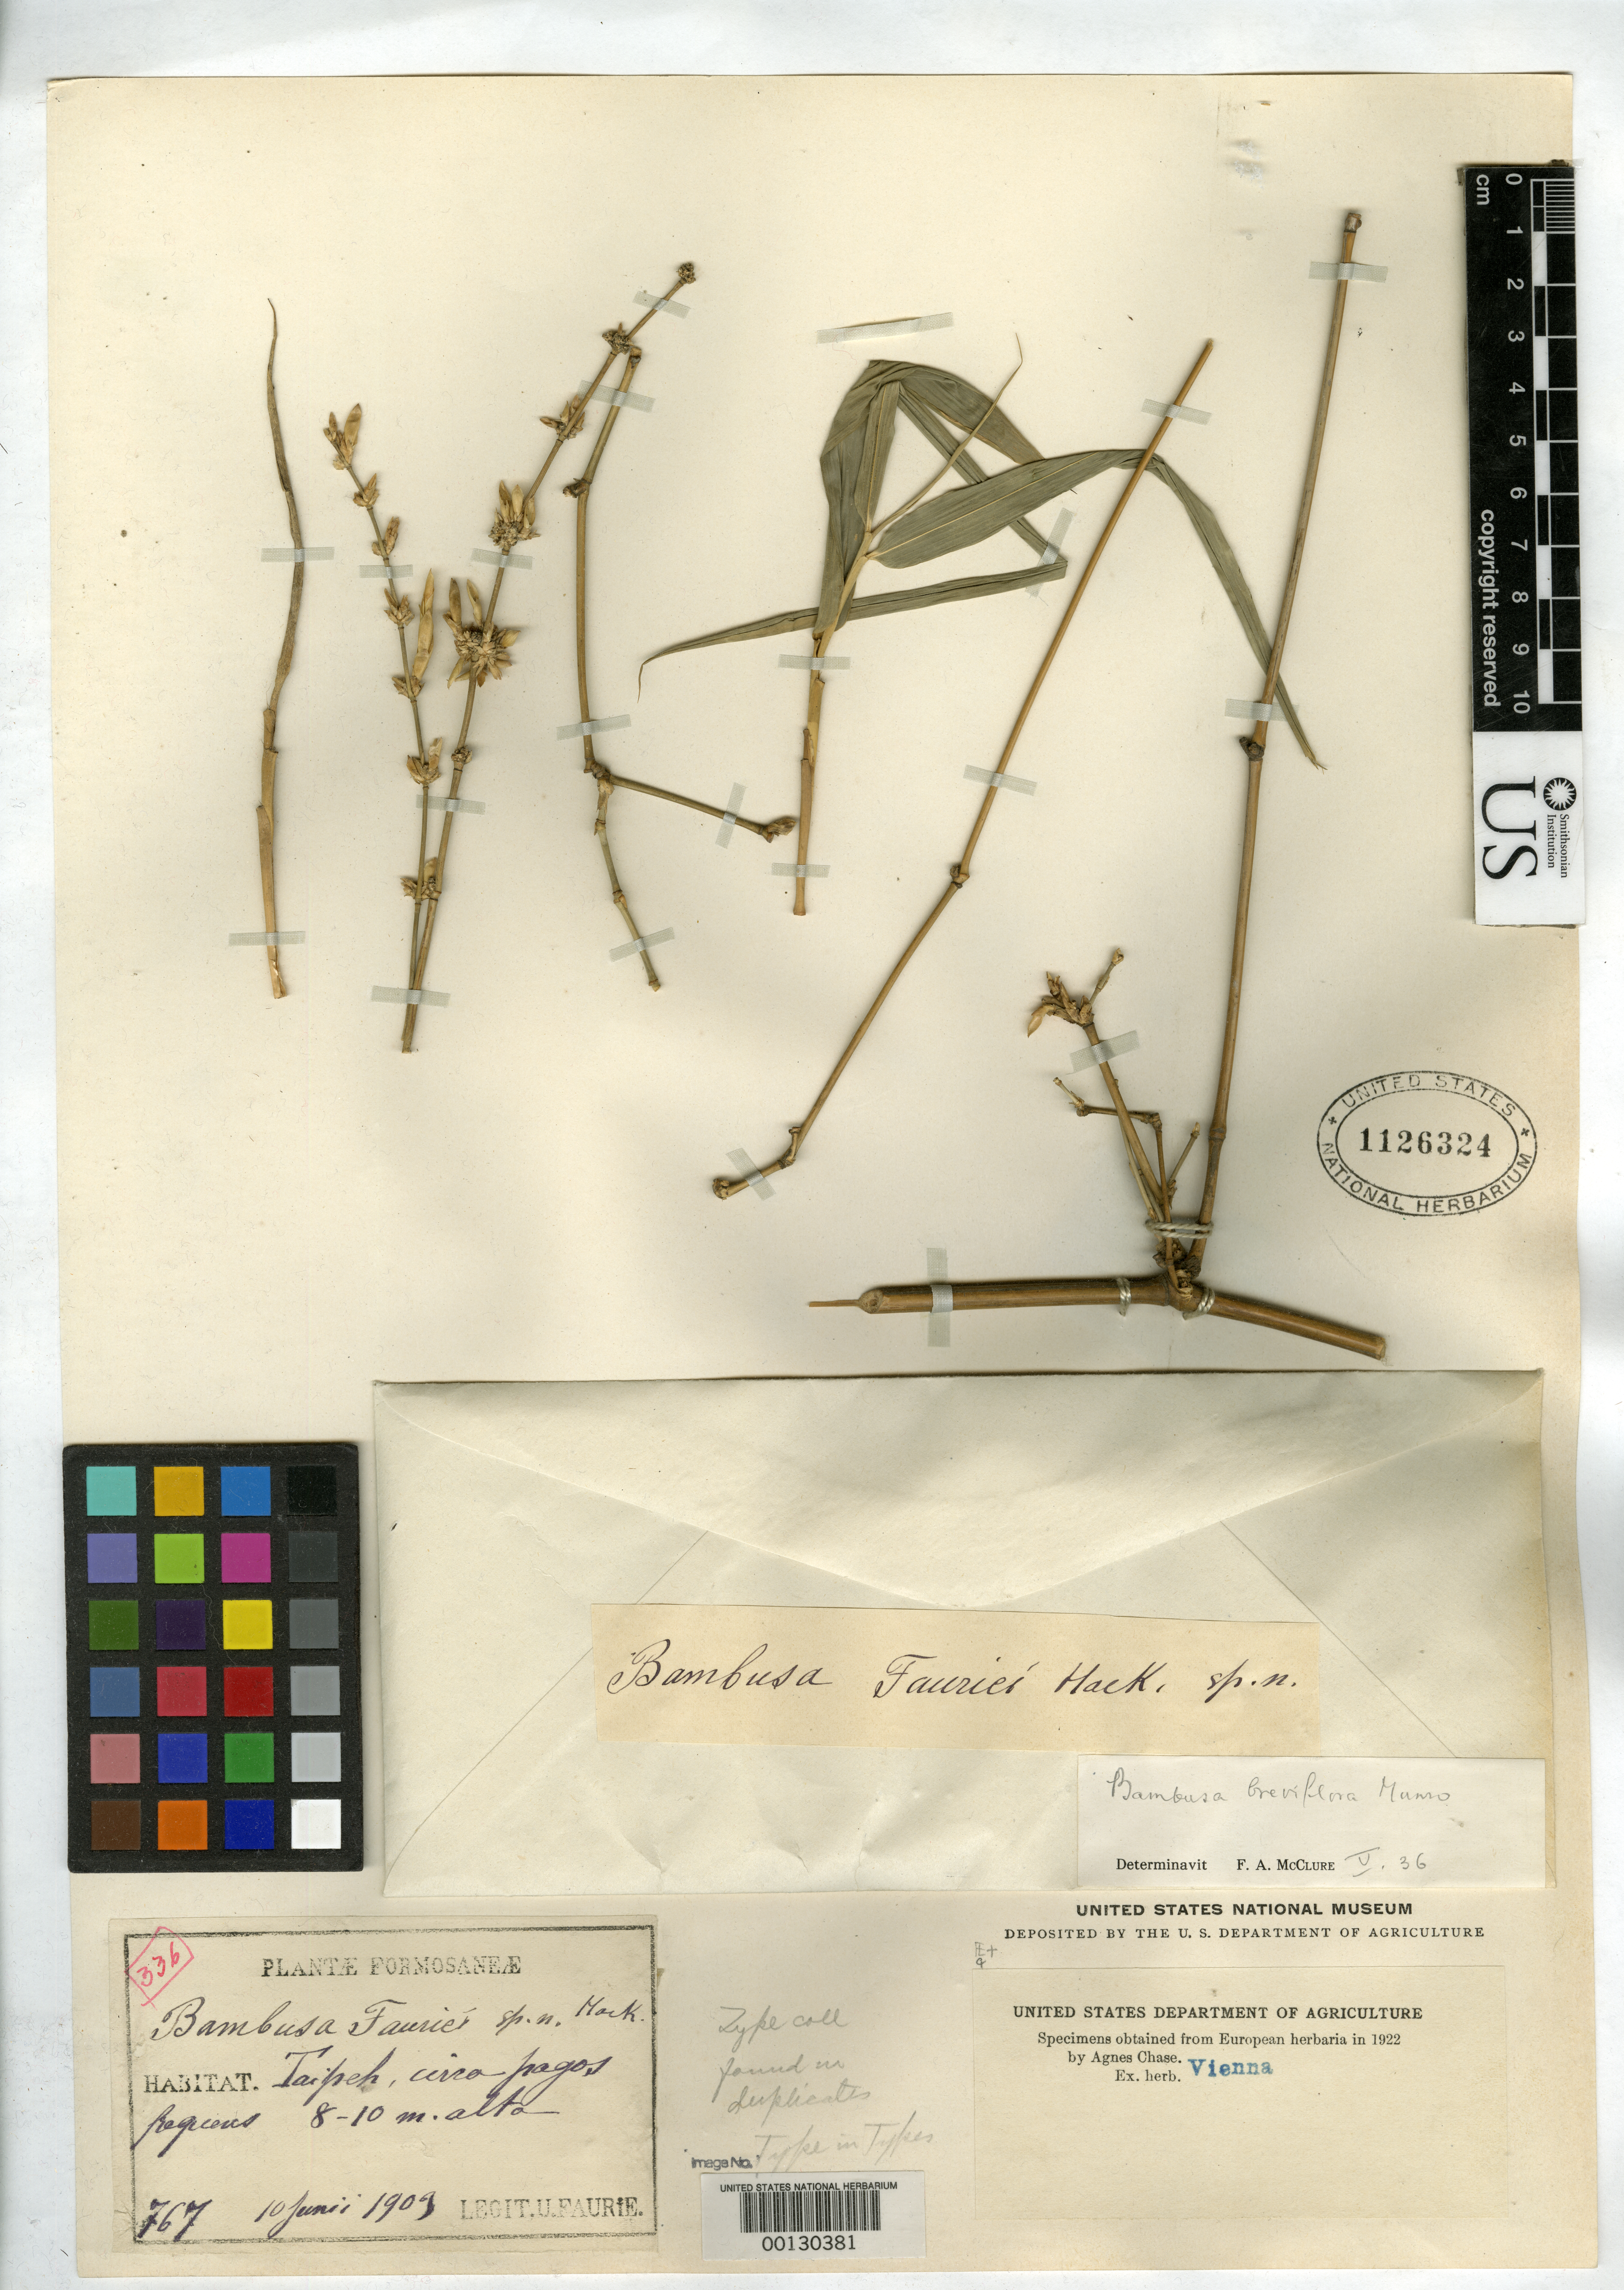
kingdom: Plantae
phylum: Tracheophyta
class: Liliopsida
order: Poales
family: Poaceae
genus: Bambusa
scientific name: Bambusa fauriei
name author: Hack.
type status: Type Material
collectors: U. Faurie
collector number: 767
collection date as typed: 10 Jun 1903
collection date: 1903-06-10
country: Taiwan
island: Taiwan [Formosa]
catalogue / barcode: US 1126324